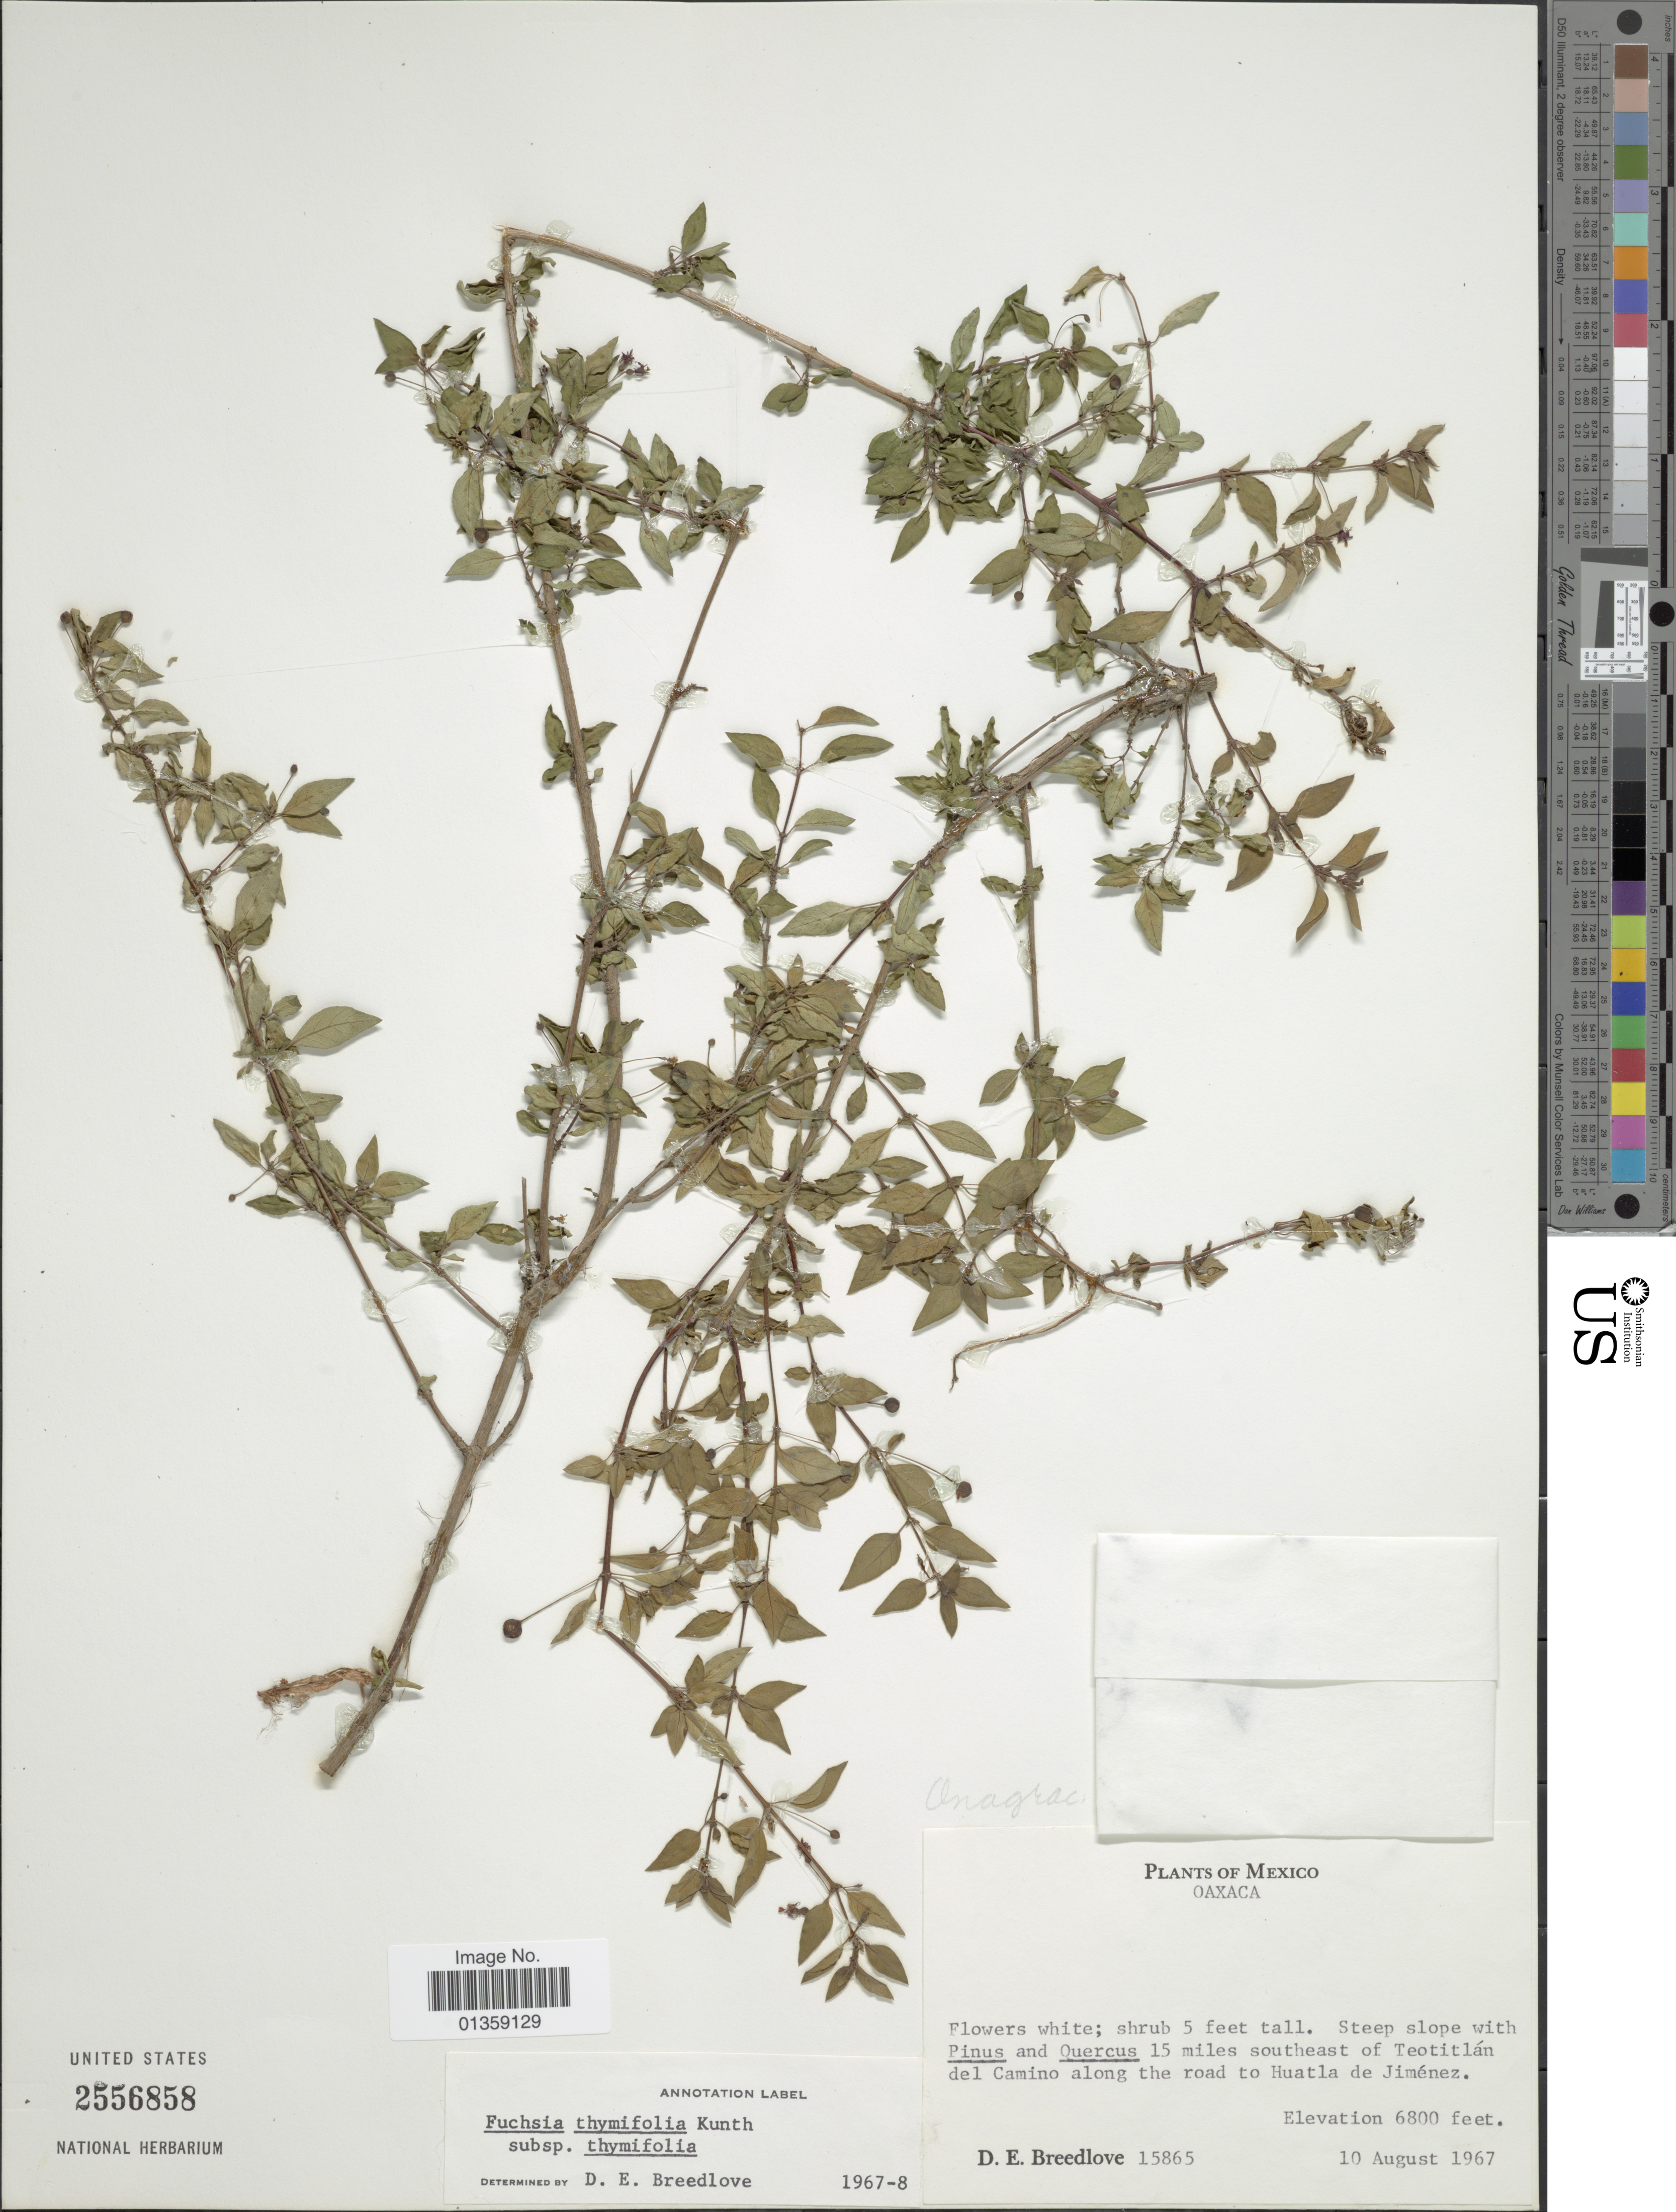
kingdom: Plantae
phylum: Tracheophyta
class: Magnoliopsida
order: Myrtales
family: Onagraceae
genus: Fuchsia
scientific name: Fuchsia thymifolia subsp. thymifolia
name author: Kunth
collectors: D. E. Breedlove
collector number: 15865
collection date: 1967-08-10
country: Mexico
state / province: Oaxaca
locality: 15 miles southeast of Teotitlán del Camino along the road to Huatla de Jiménez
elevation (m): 2073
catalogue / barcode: US 2556858